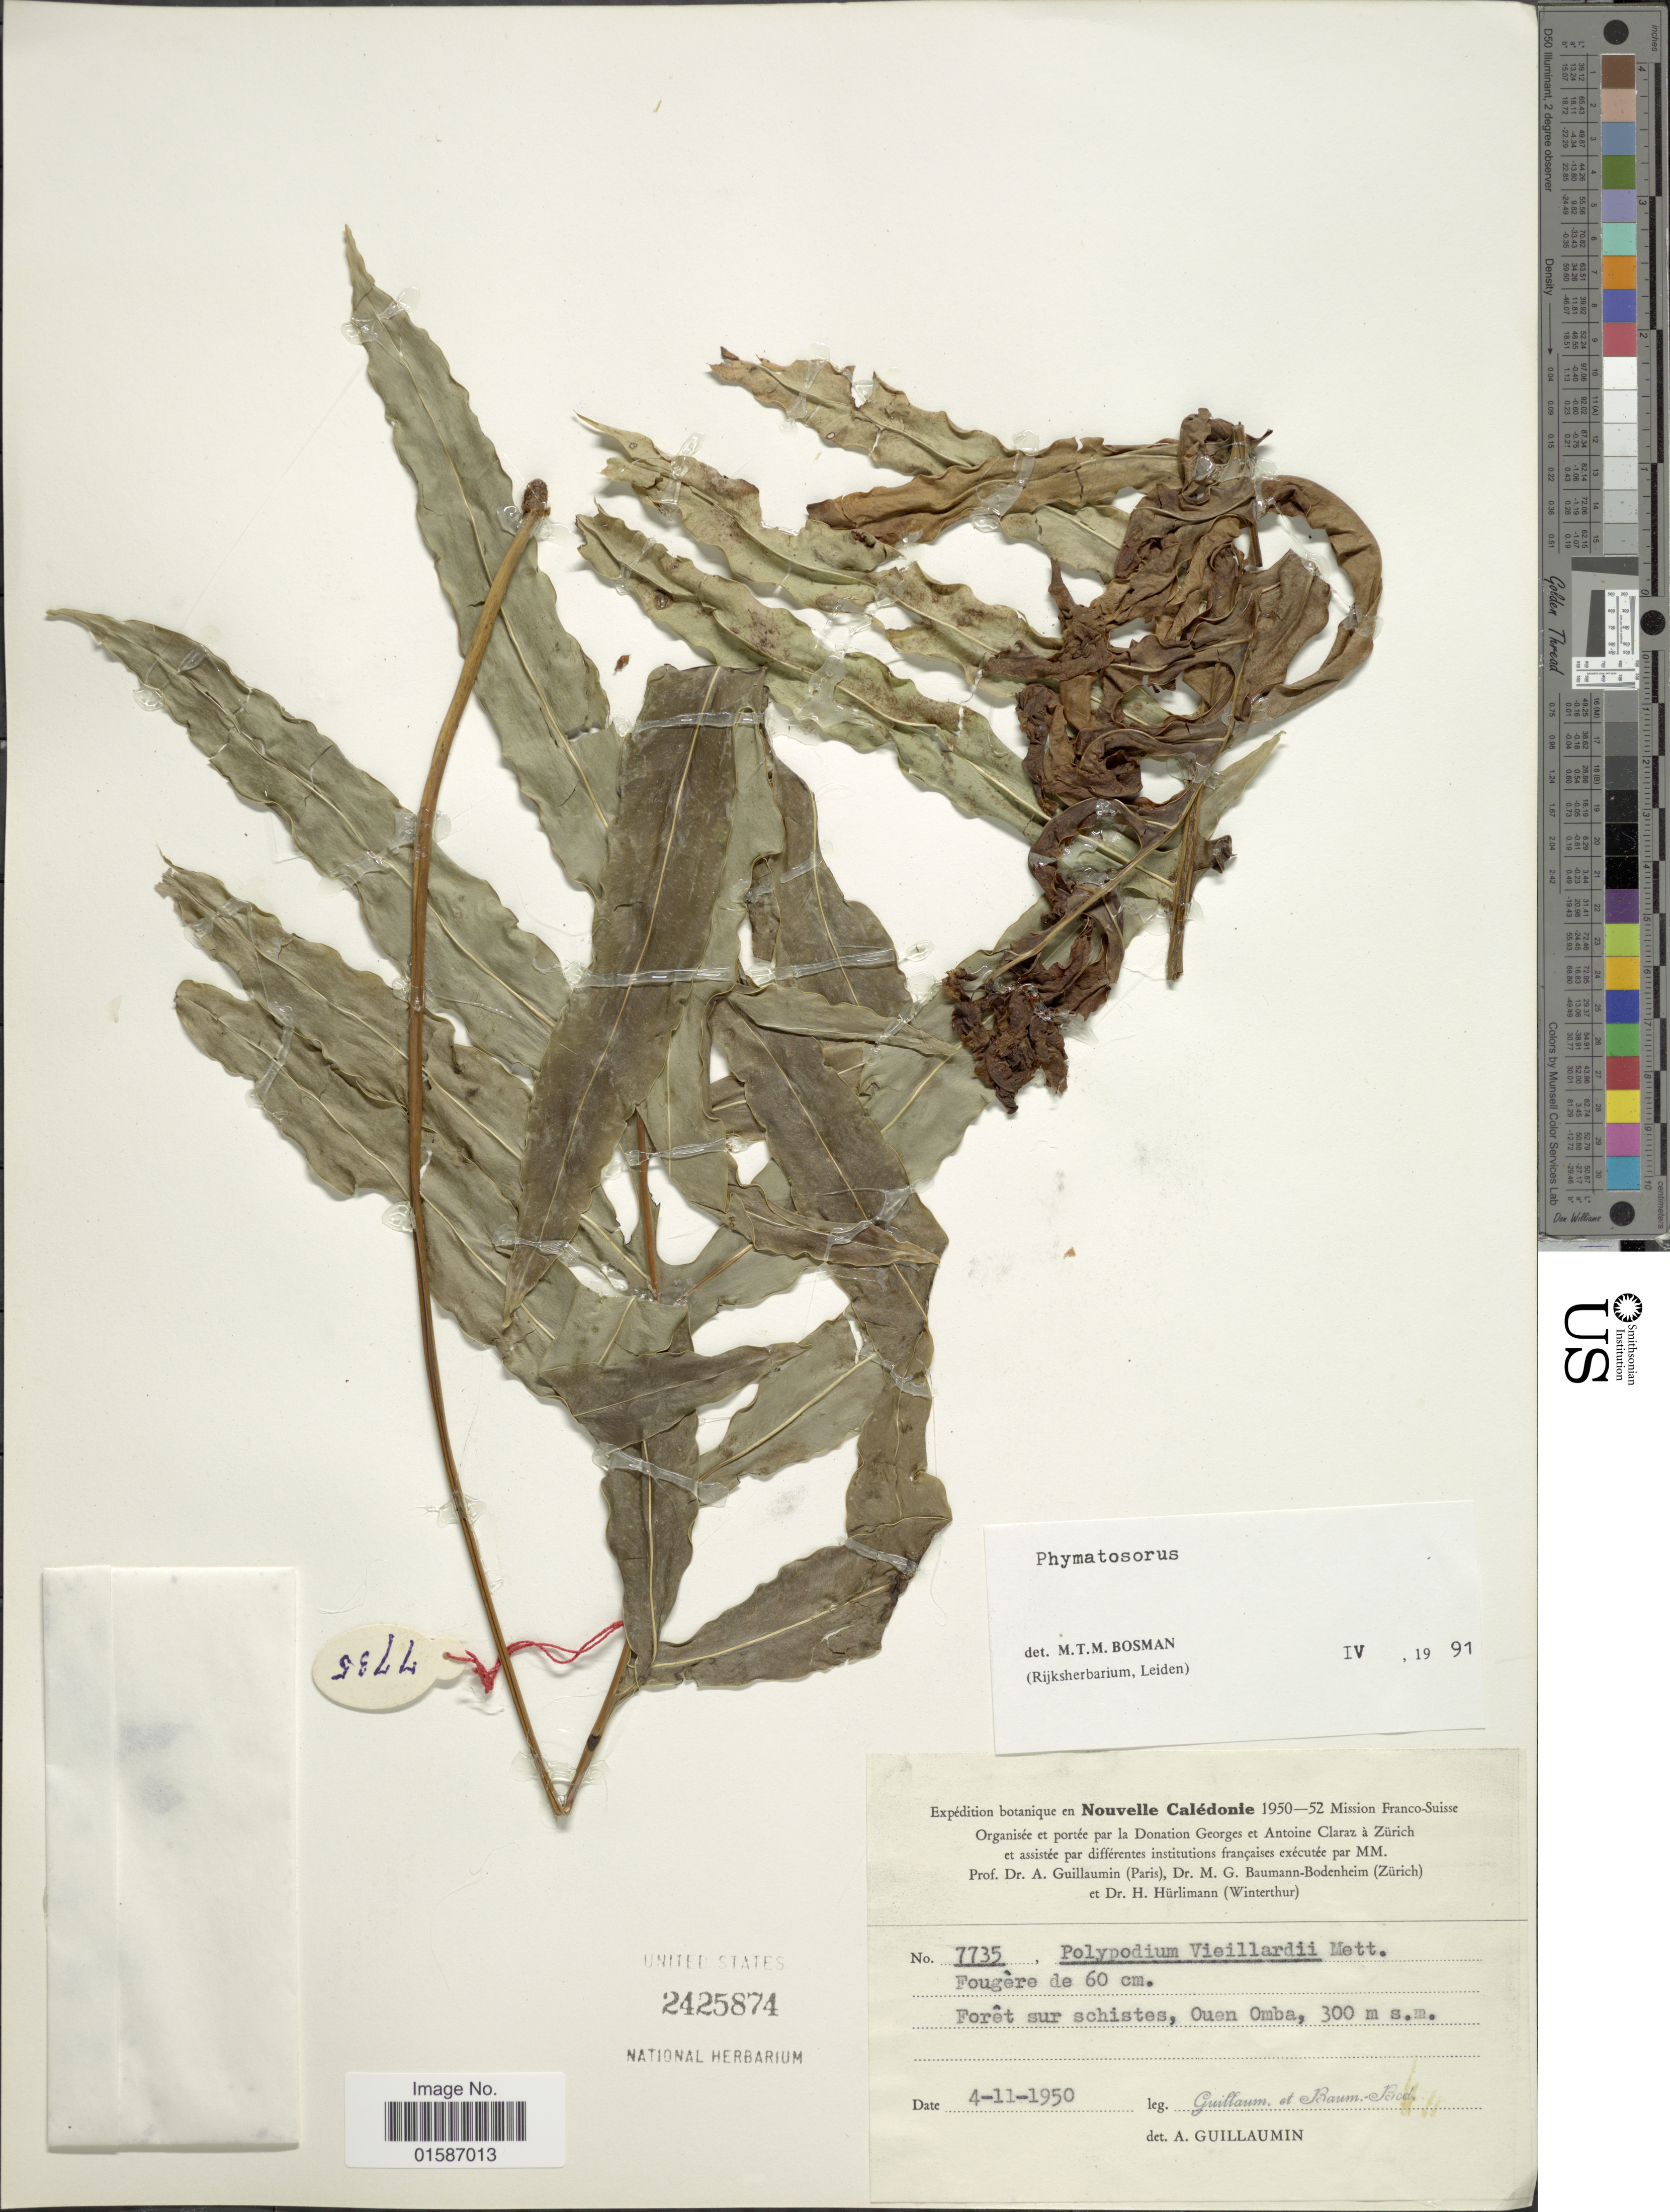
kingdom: Plantae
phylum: Tracheophyta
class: Polypodiopsida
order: Polypodiales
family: Polypodiaceae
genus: Microsorum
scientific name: Microsorum vieillardii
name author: (Mett.) Copel.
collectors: A. Guillaumin & M. G. Baumann-Bodenheim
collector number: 7735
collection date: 1950-11-04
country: New Caledonia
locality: Forêt sur schistes, Ouen Omba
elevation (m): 300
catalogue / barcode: US 2425874